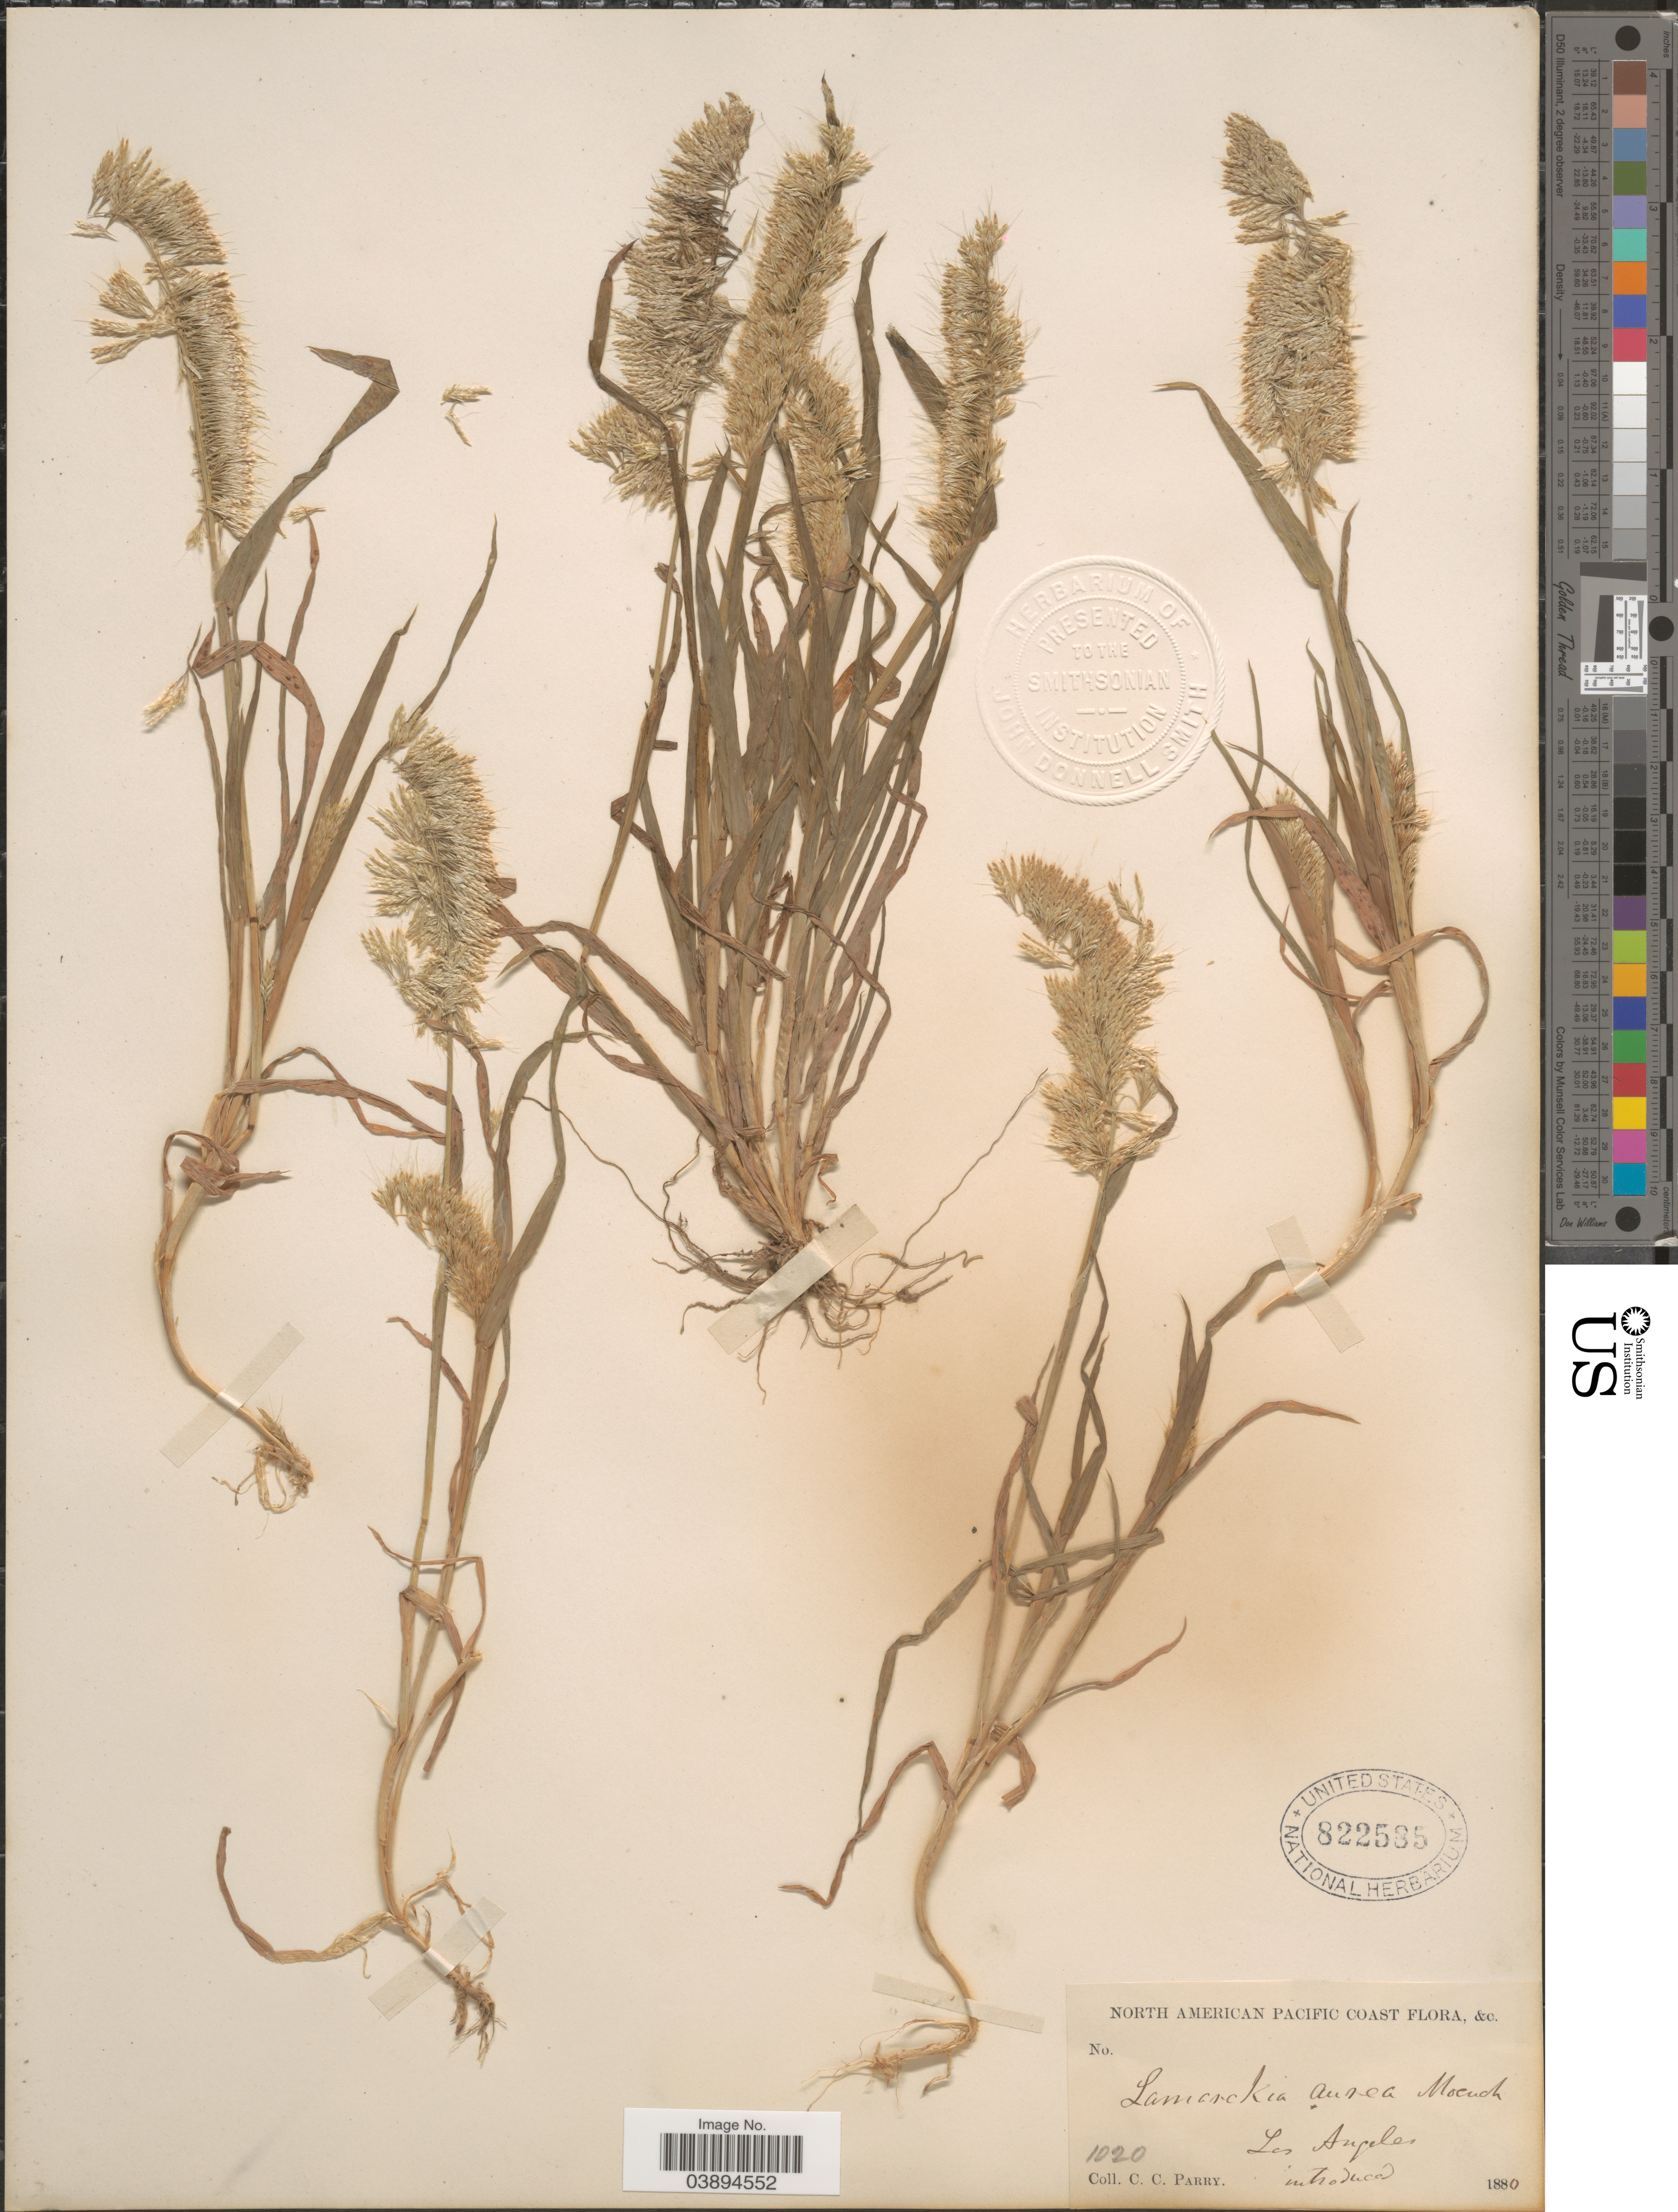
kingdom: Plantae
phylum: Tracheophyta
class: Liliopsida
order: Poales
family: Poaceae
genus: Lamarckia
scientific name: Lamarckia aurea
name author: (L.) Moench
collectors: C. C. Parry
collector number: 1020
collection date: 1880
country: United States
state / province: California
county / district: Los Angeles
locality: Pacific Coast. Los Angeles.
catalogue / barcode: US 822585